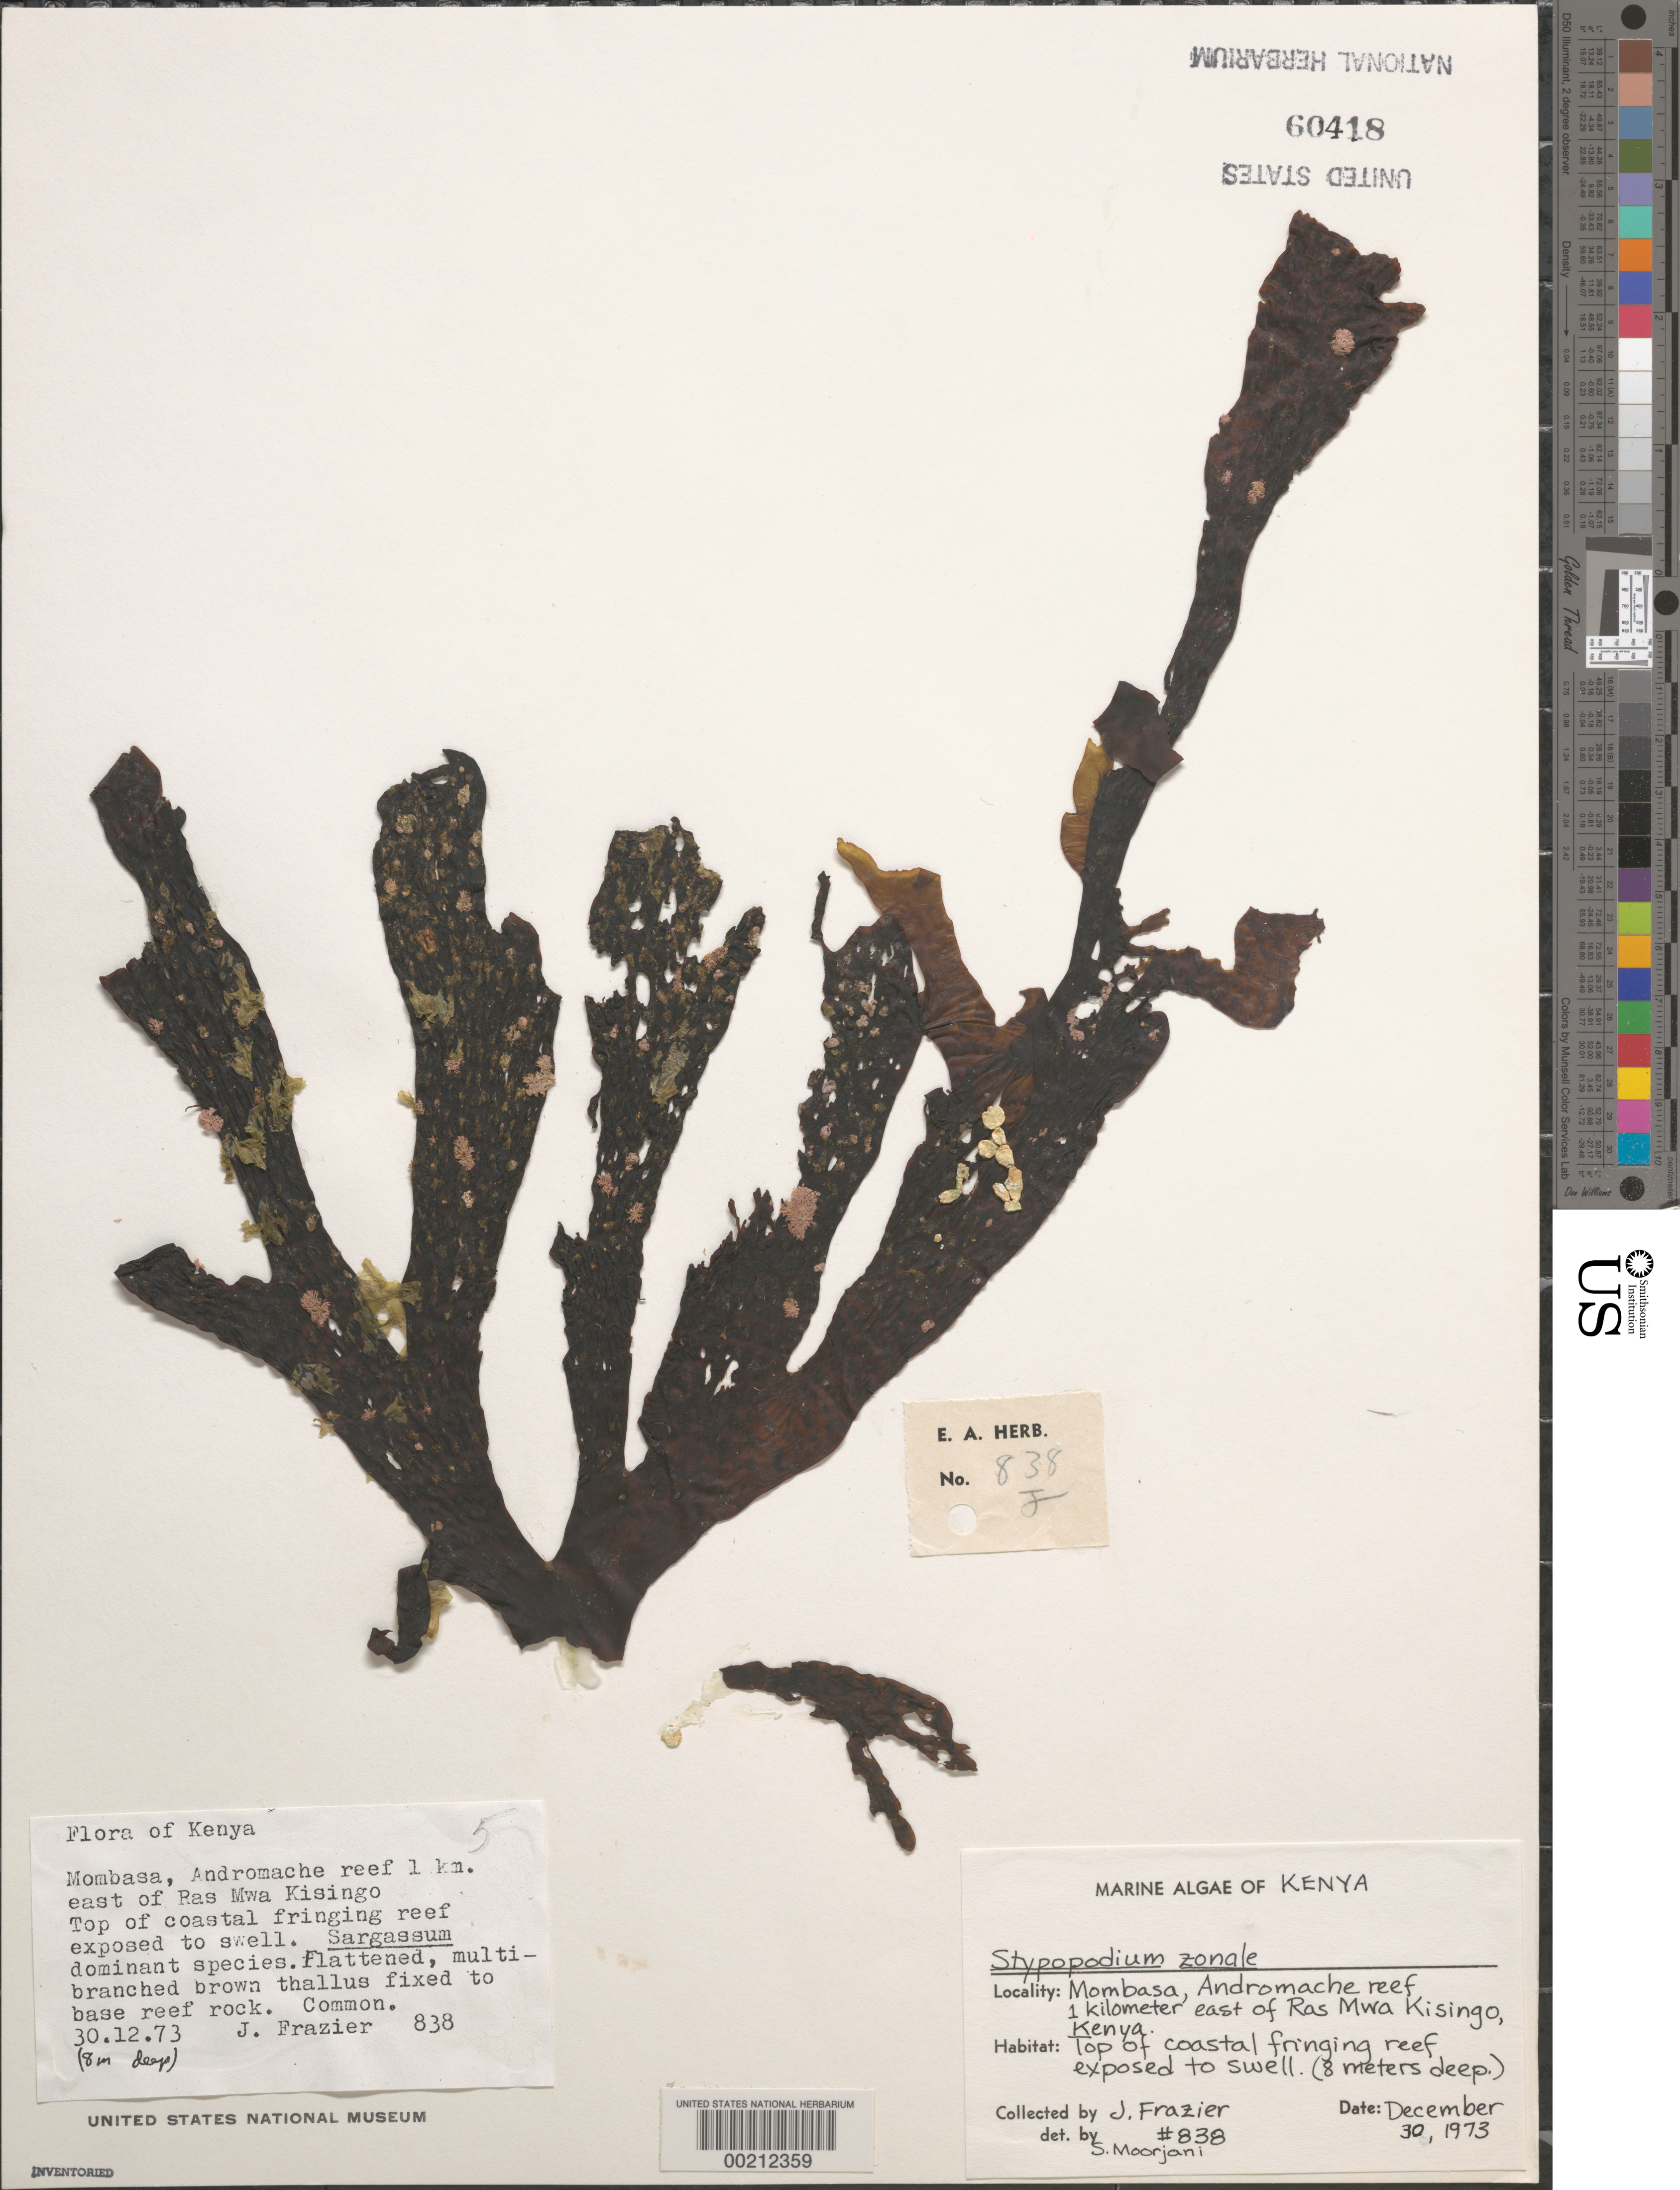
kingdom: Chromista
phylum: Ochrophyta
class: Phaeophyceae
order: Dictyotales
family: Dictyotaceae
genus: Stypopodium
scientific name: Stypopodium zonale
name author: (J.V.Lamouroux) Papenf.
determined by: Moorjani, S.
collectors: J. Frazier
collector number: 838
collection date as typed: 30 Dec 1973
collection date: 1973-12-30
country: Kenya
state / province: Mombasa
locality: Andromache Reef, 1 km east of Ras Mwa Kisingo, Mombasa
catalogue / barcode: US 60418